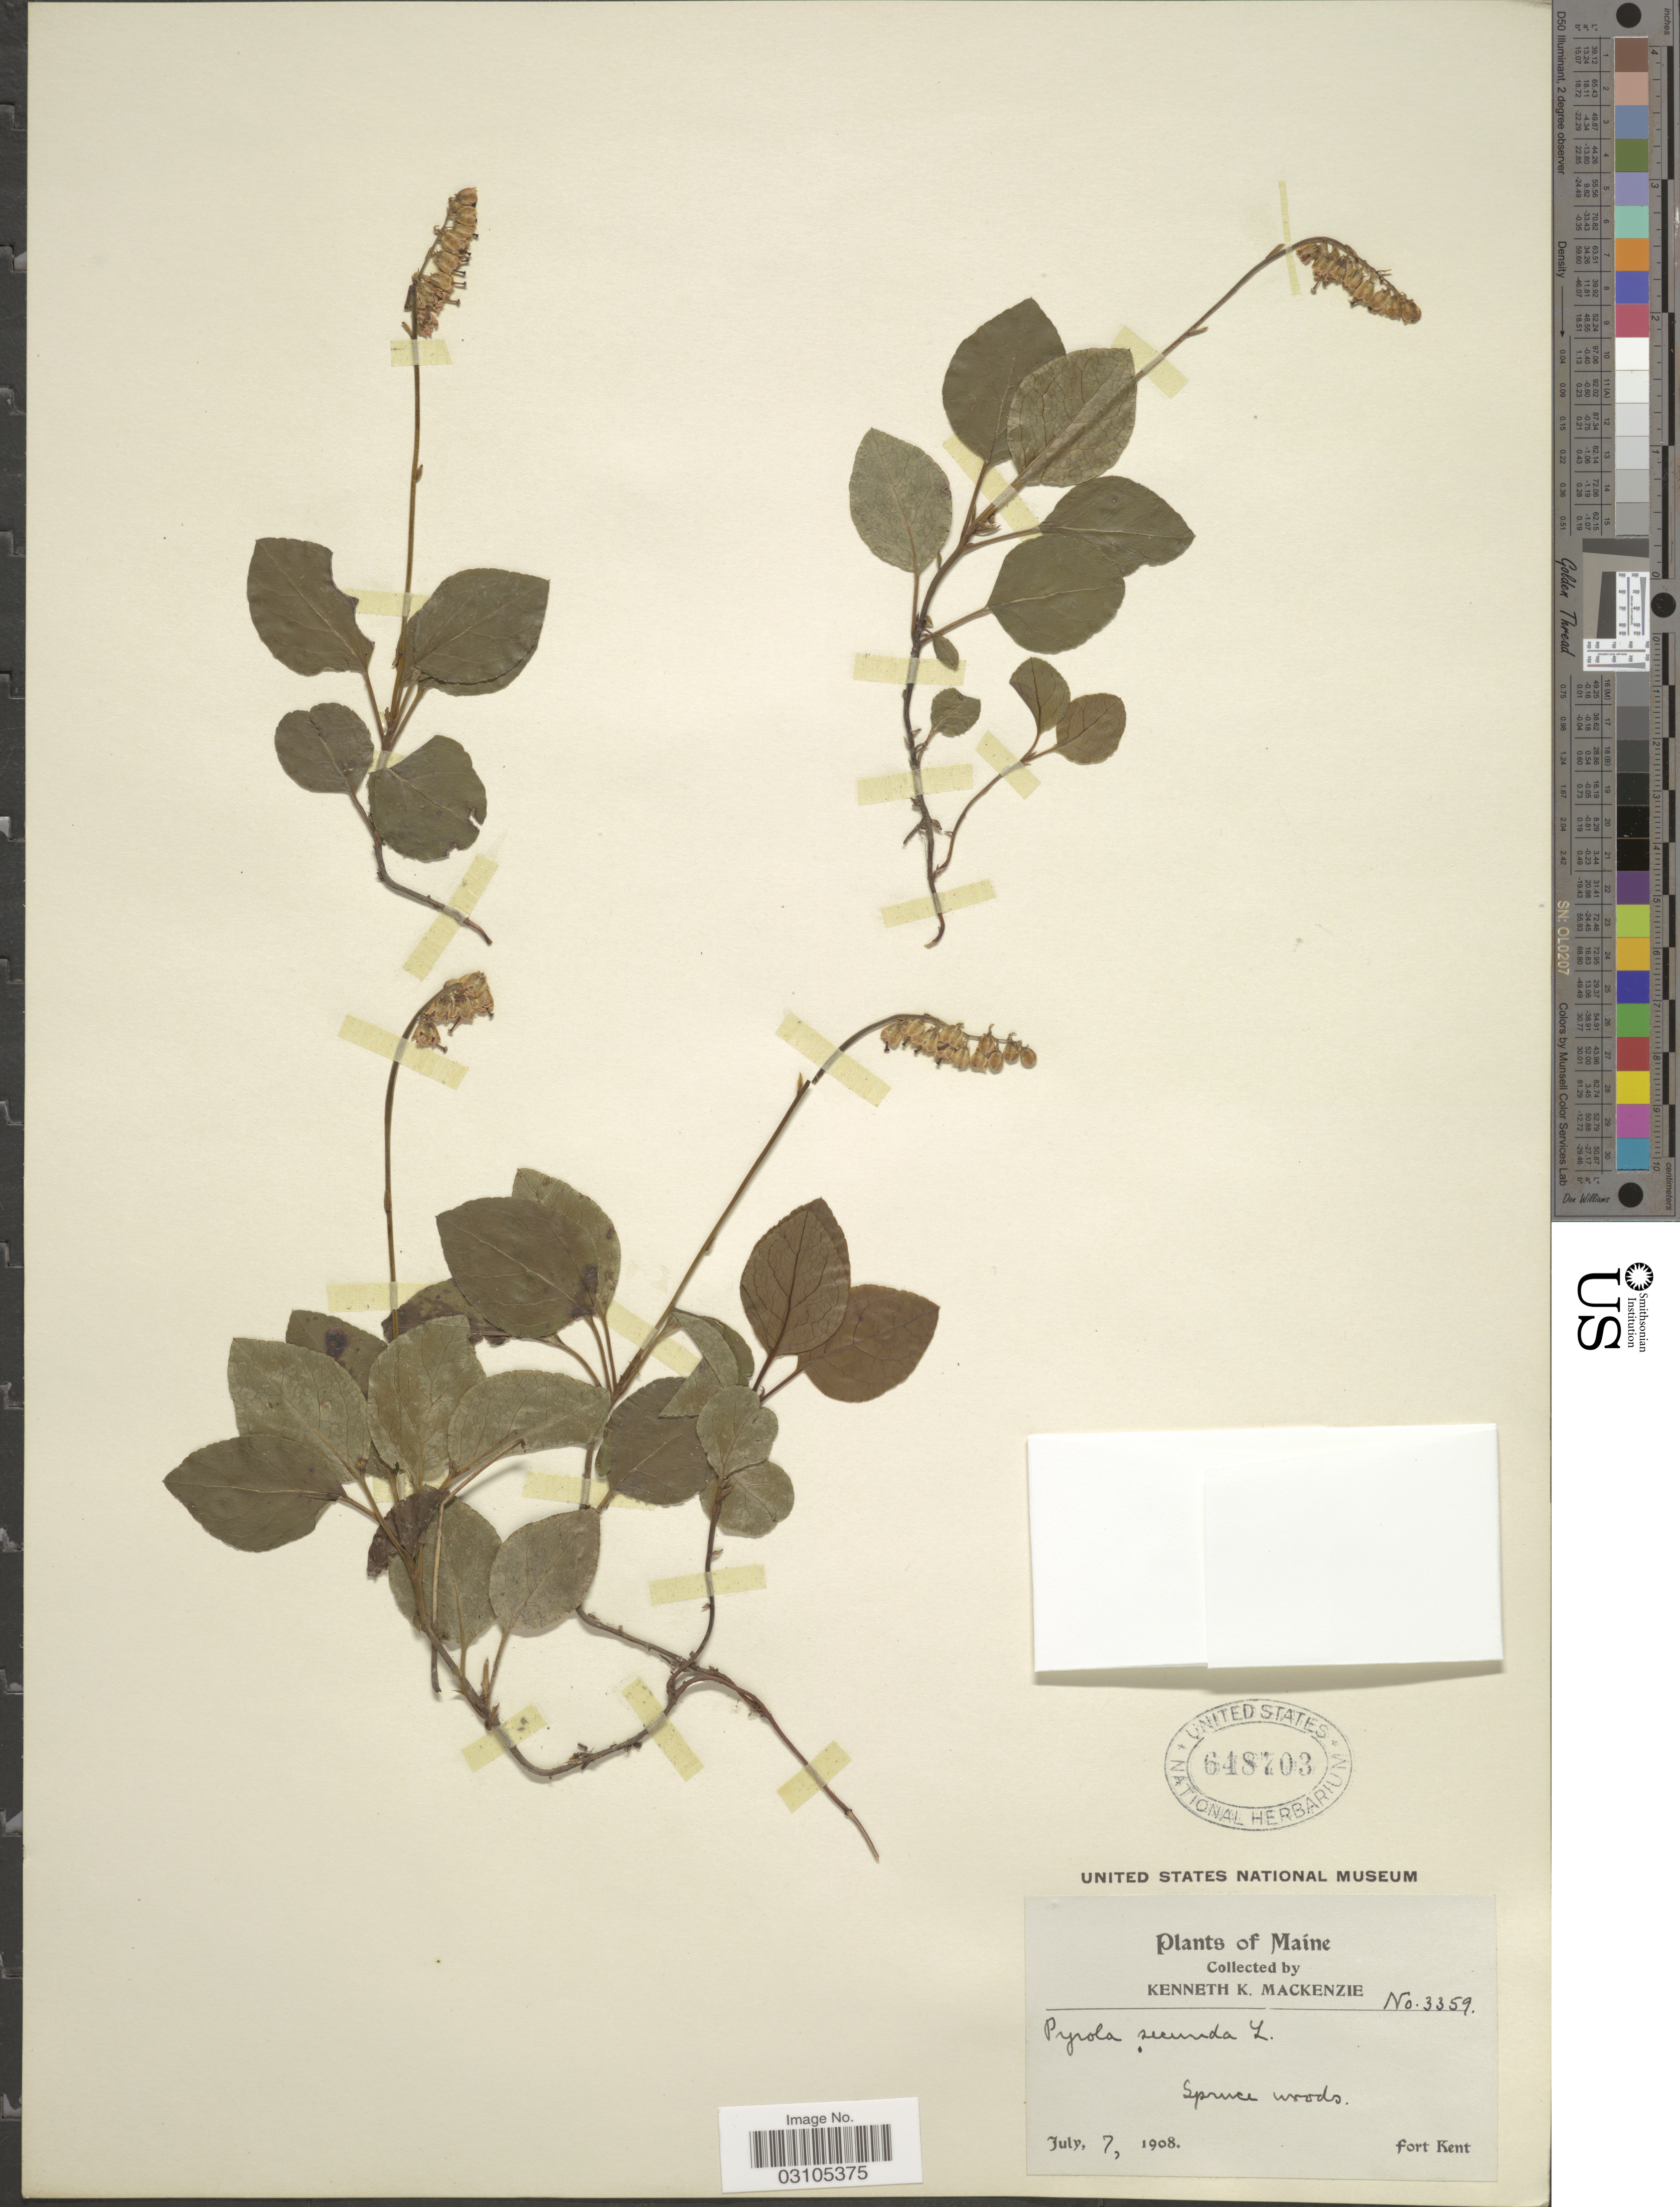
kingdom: Plantae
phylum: Tracheophyta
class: Magnoliopsida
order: Ericales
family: Ericaceae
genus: Orthilia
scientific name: Orthilia secunda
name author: (L.) House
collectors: K. K. Mackenzie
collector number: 3359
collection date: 1908-07-07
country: United States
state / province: Maine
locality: Fort Kent.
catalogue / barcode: US 648703